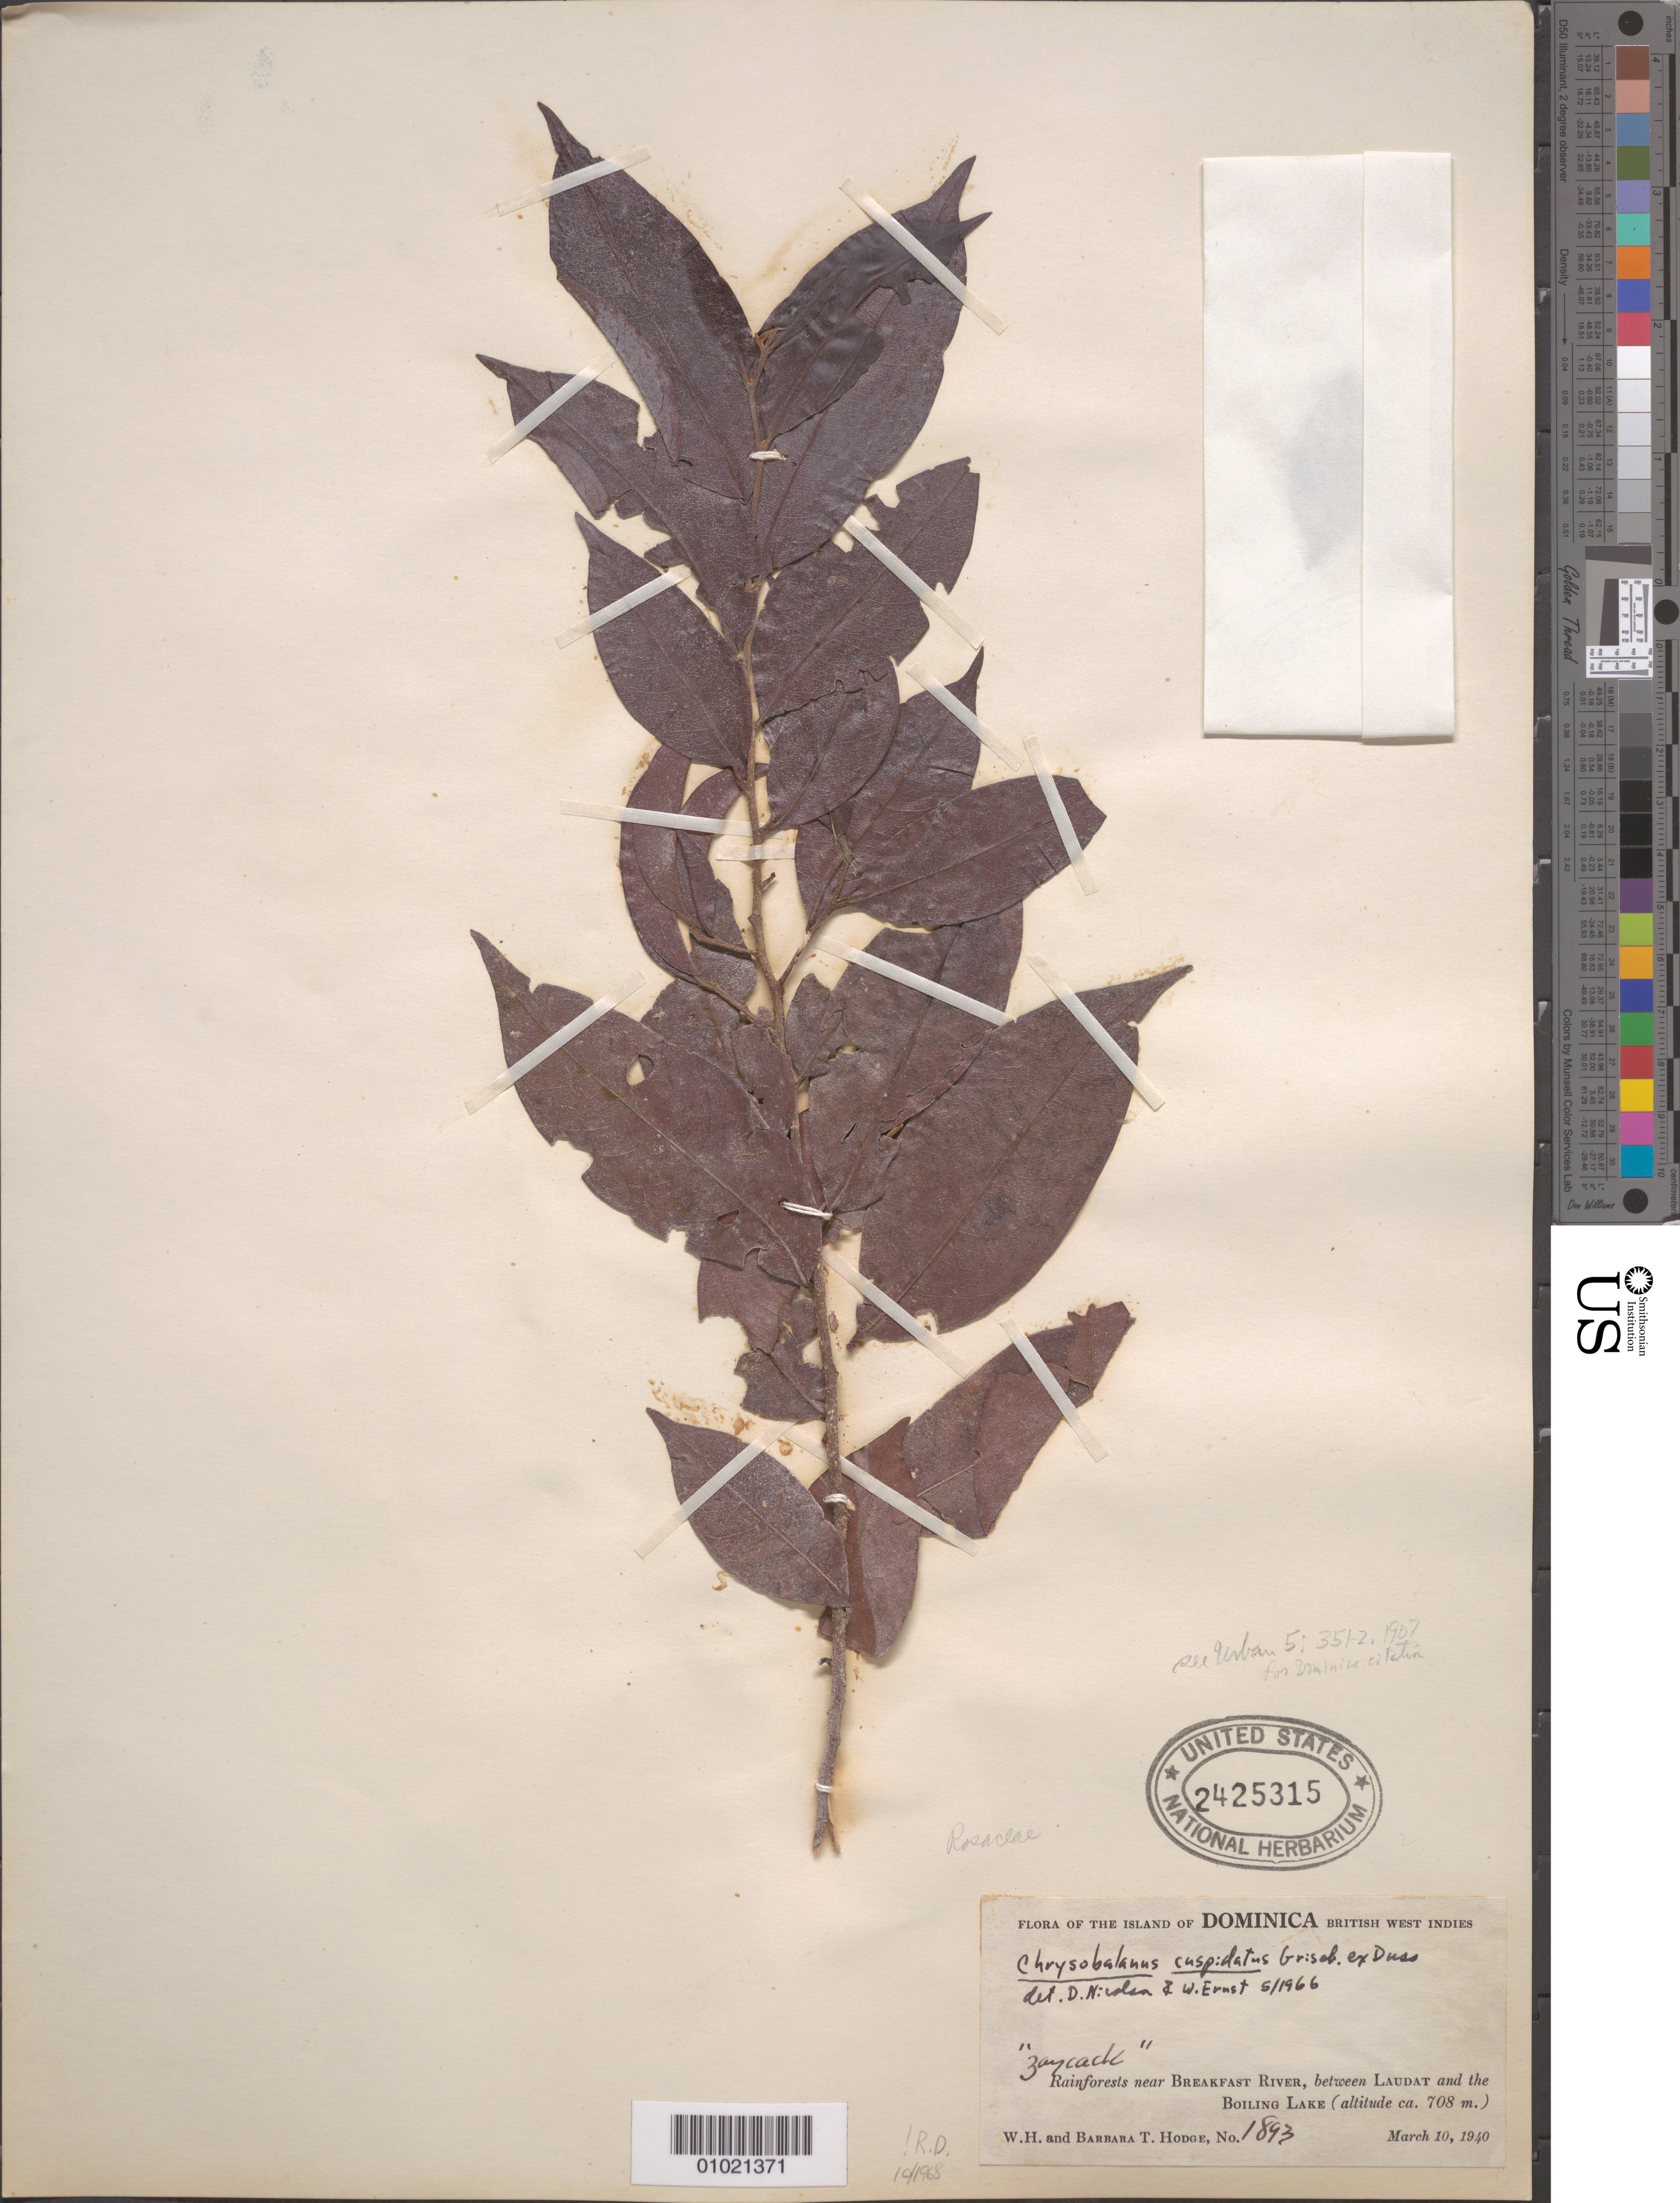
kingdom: Plantae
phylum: Tracheophyta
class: Magnoliopsida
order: Malpighiales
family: Chrysobalanaceae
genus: Chrysobalanus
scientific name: Chrysobalanus cuspidatus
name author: Griseb.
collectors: W. Hodge & N. Hitchkiss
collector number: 1893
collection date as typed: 10 Mar 1940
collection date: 1940-03-10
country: Dominica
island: Dominica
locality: Rainforests near Breakfast River, between Laudat and the Boiling Lake.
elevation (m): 708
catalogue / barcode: US 2425315